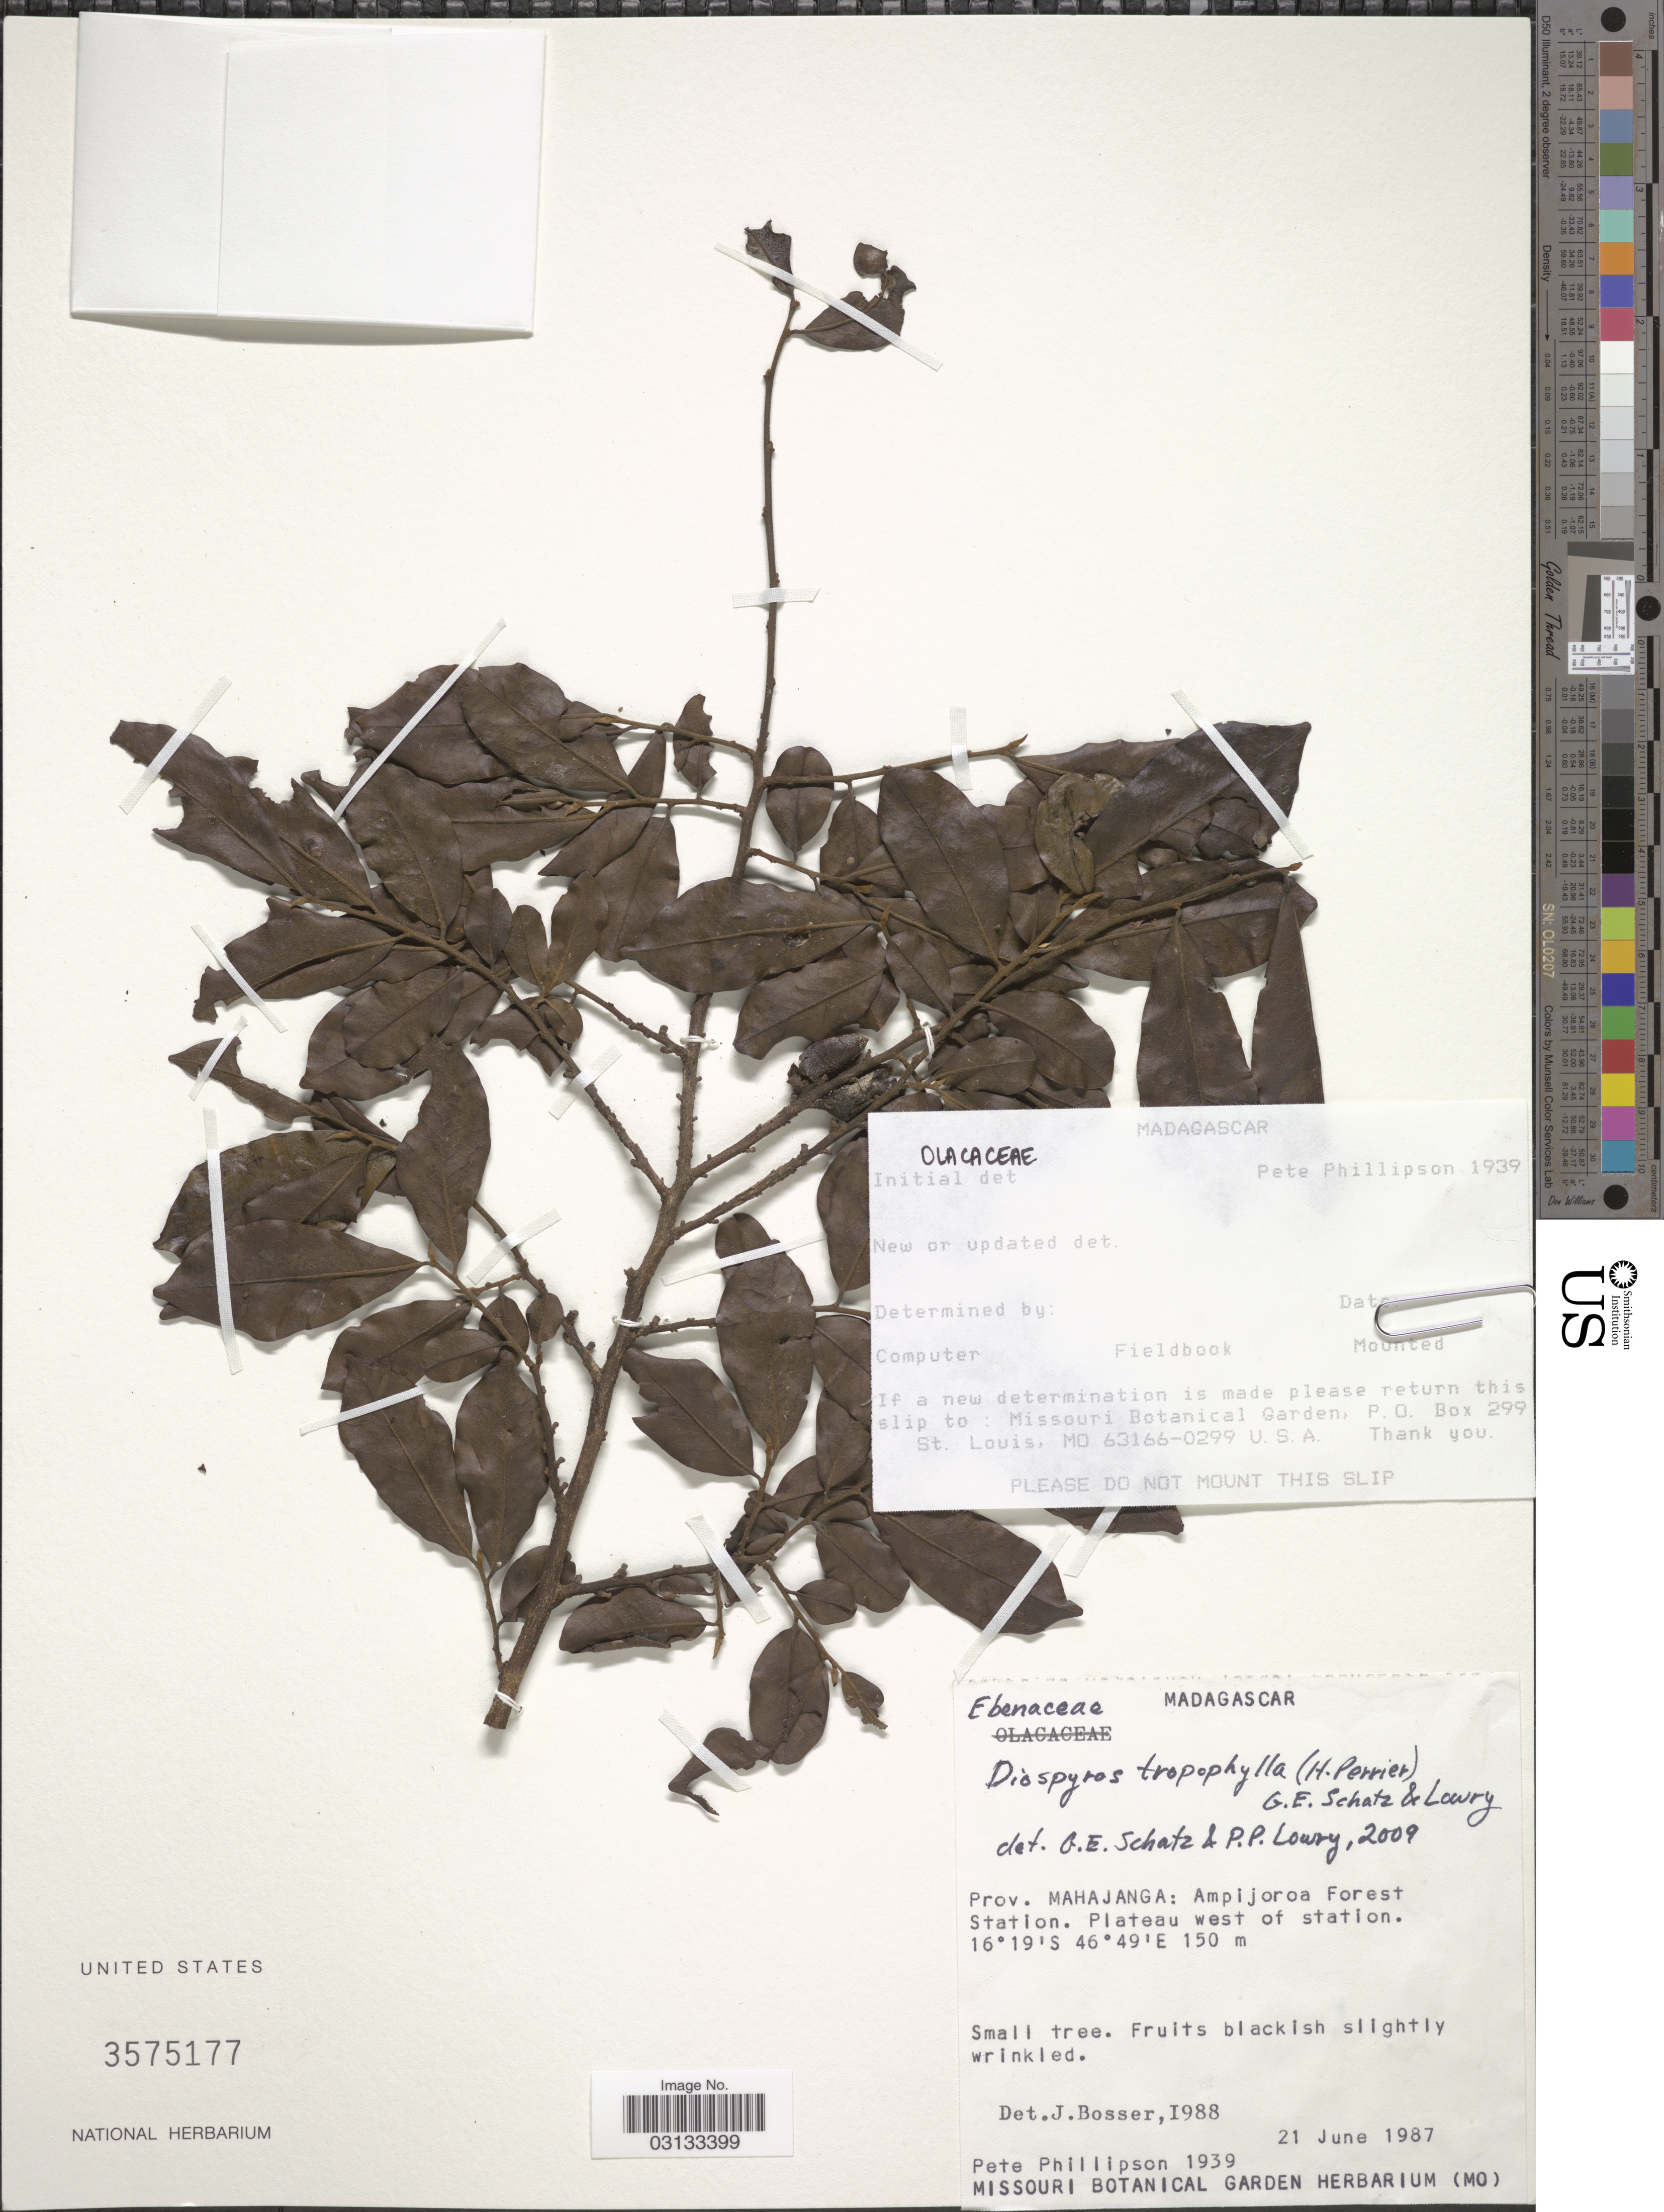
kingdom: Plantae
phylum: Tracheophyta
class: Magnoliopsida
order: Ericales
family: Ebenaceae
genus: Diospyros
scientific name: Diospyros tropophylla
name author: (H. Perrier) G.E. Schatz & Lowry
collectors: P. B. Phillipson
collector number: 1939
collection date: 1987-06-21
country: Madagascar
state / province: Boeny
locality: Ampijoroa Forest Station, Plateau west of station.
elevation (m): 150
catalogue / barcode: US 3575177